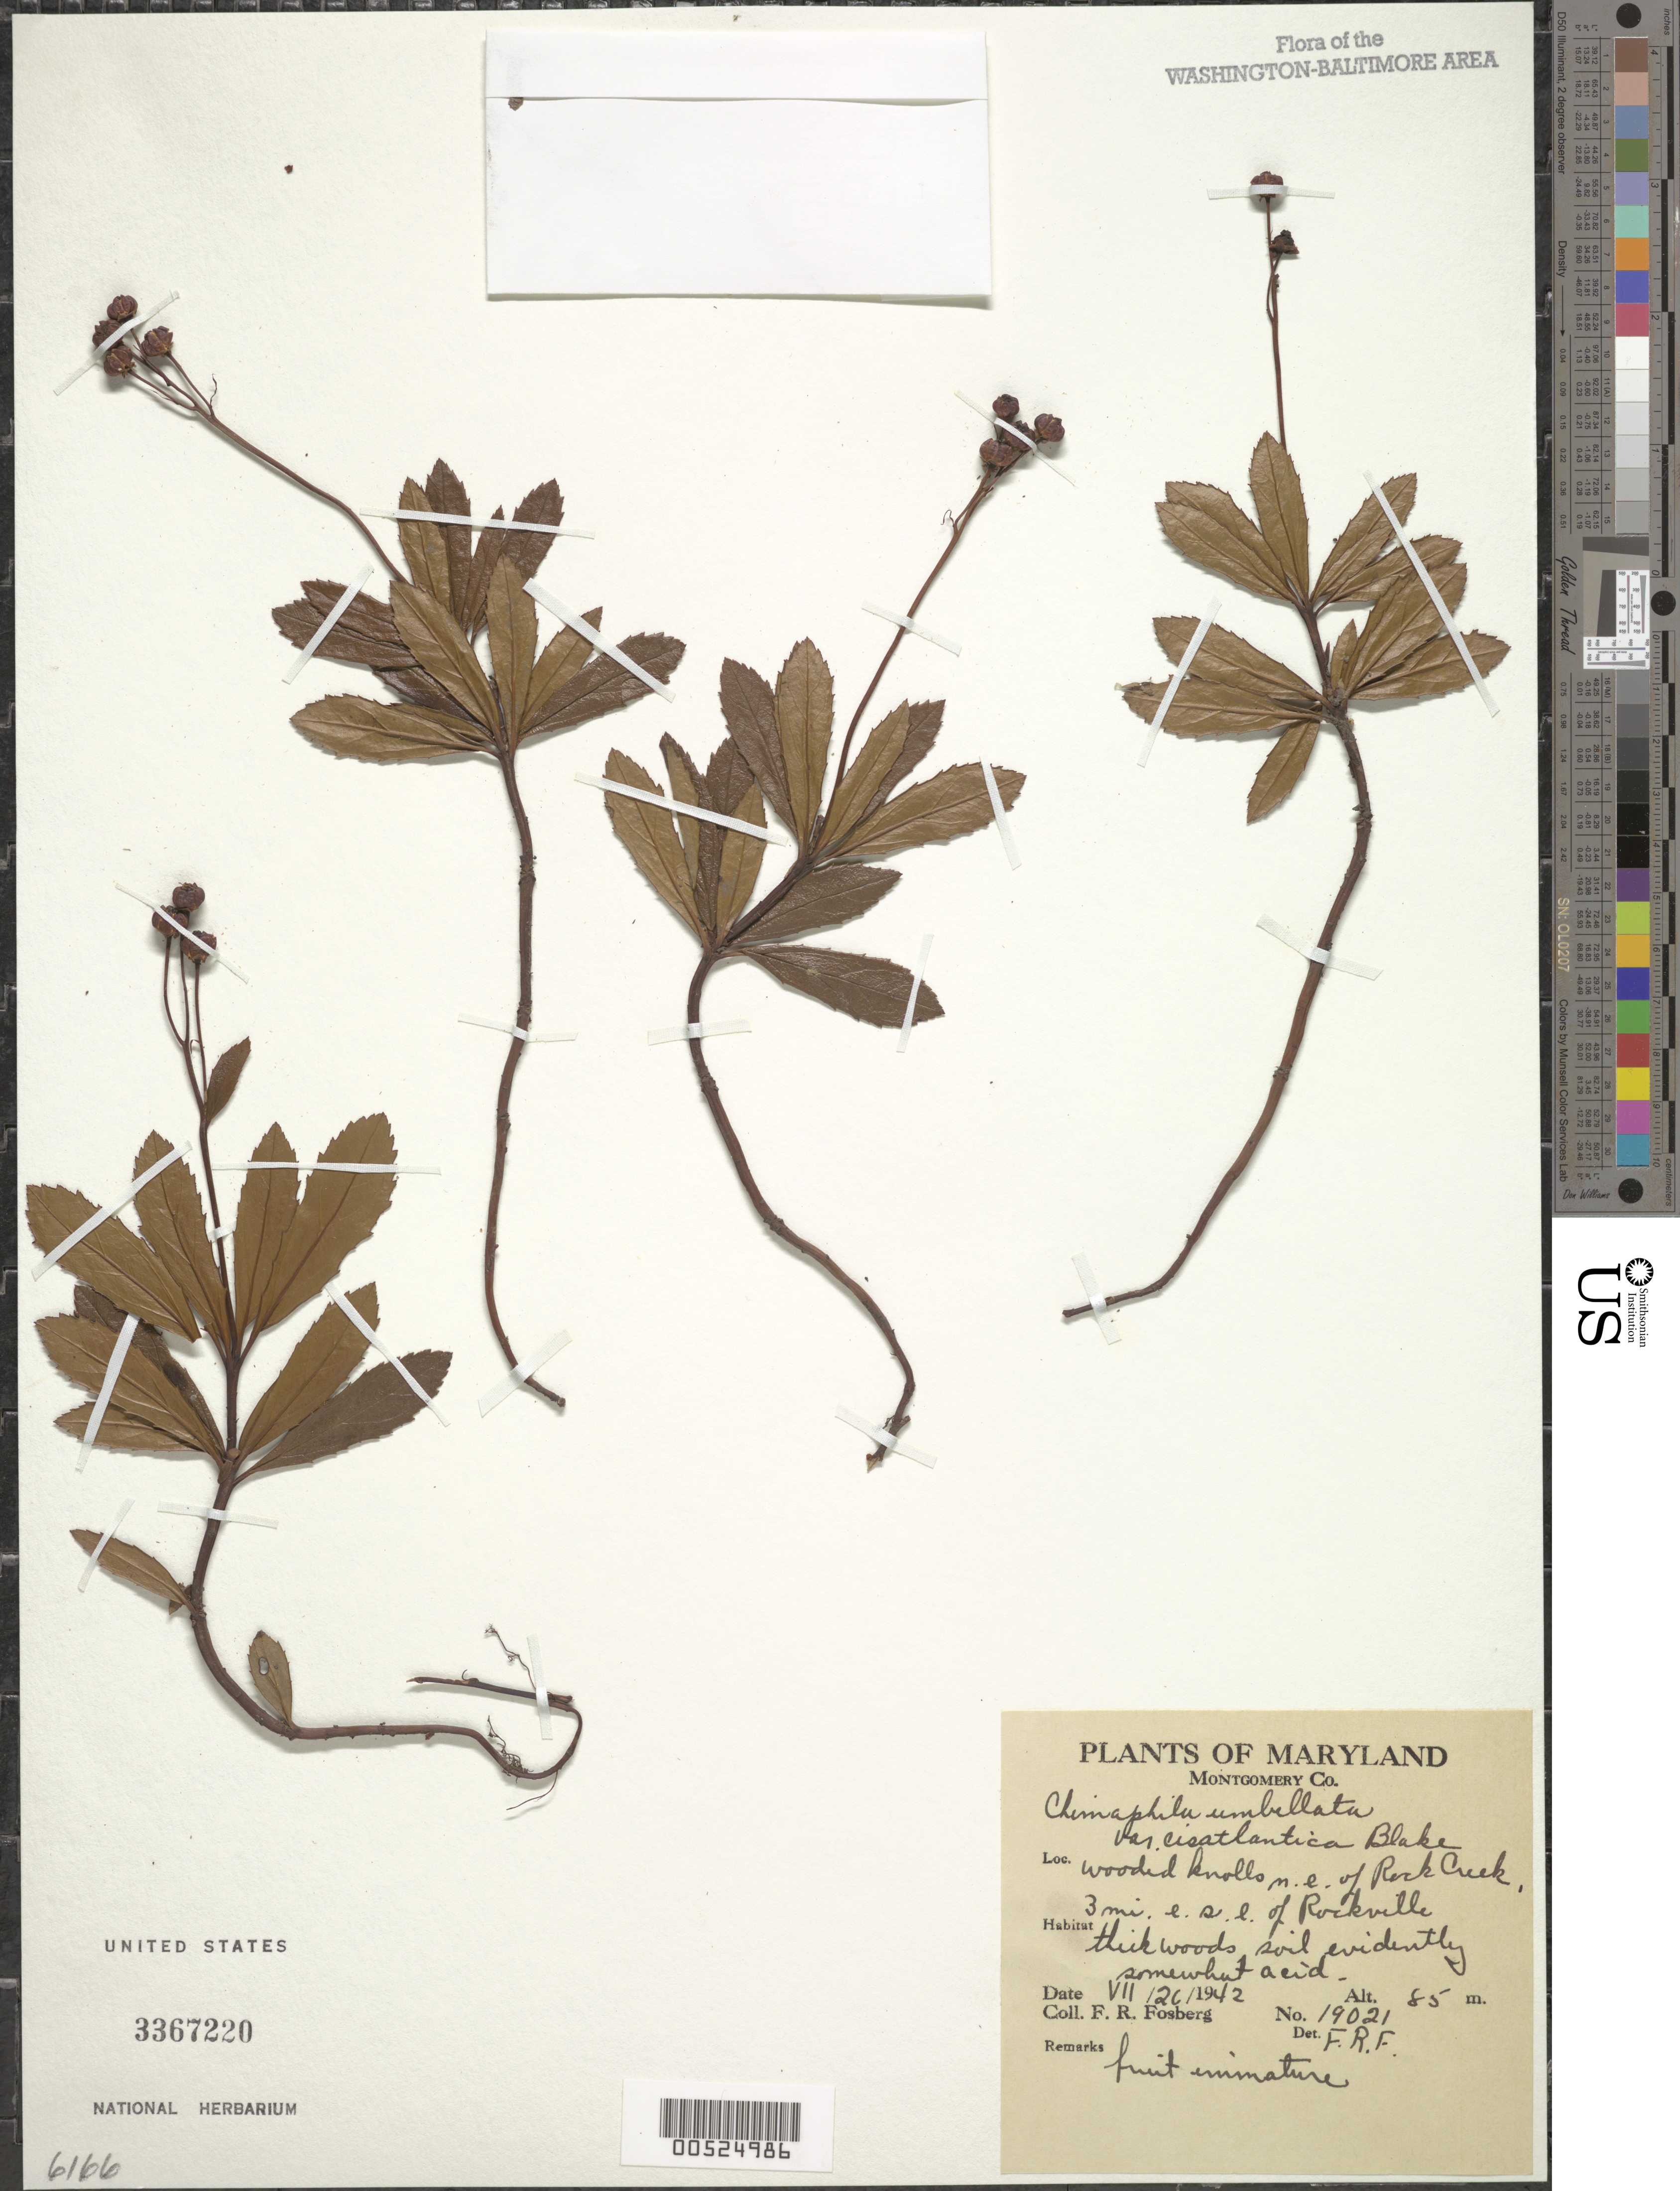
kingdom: Plantae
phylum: Tracheophyta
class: Magnoliopsida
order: Ericales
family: Ericaceae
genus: Chimaphila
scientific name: Chimaphila umbellata var. cisatlantica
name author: S.F. Blake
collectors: F. R. Fosberg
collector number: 19021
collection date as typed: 26 Jul 1942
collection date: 1942-07-26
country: United States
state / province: Maryland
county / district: Montgomery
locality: Wooded knolls NE of Rock Creek, 3 mi. ESE of Rockville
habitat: Thick woods, soil evidently somewhat acid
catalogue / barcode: US 3367220